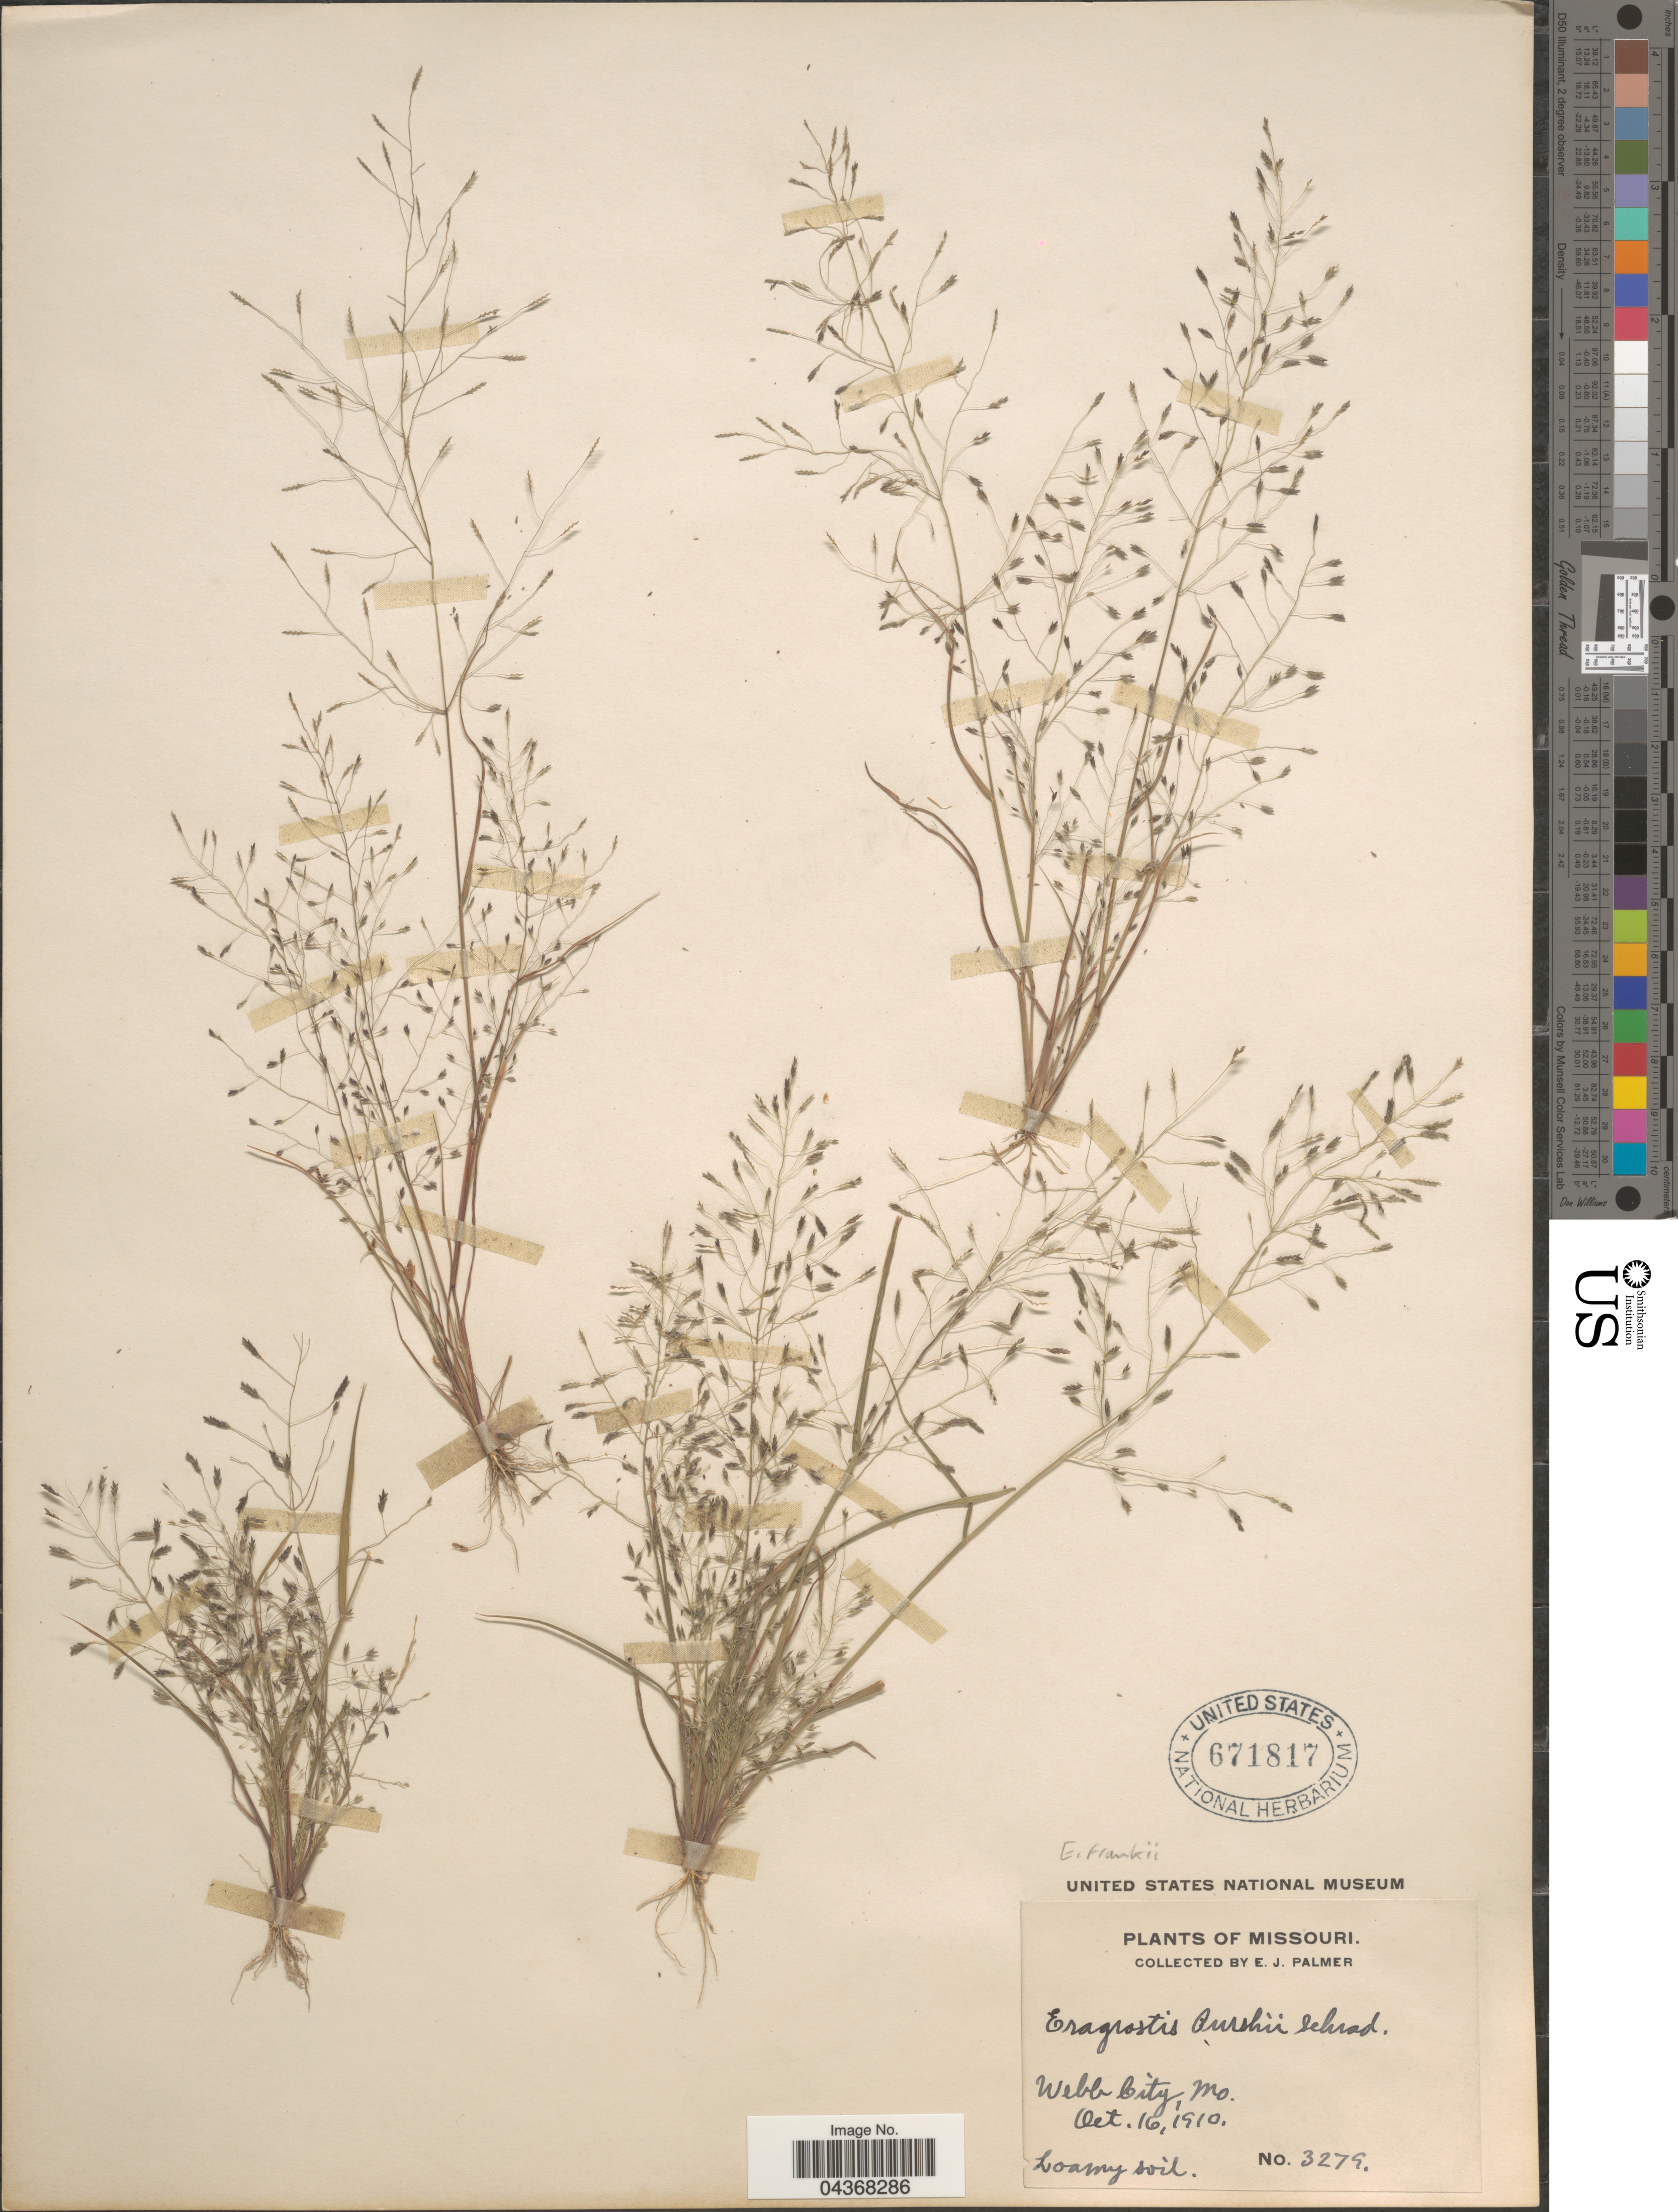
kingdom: Plantae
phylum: Tracheophyta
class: Liliopsida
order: Poales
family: Poaceae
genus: Eragrostis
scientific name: Eragrostis frankii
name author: C.A. Mey. ex Steud.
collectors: E. J. Palmer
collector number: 3279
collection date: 1910-10-16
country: United States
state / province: Missouri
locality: Webb City.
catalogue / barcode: US 671817